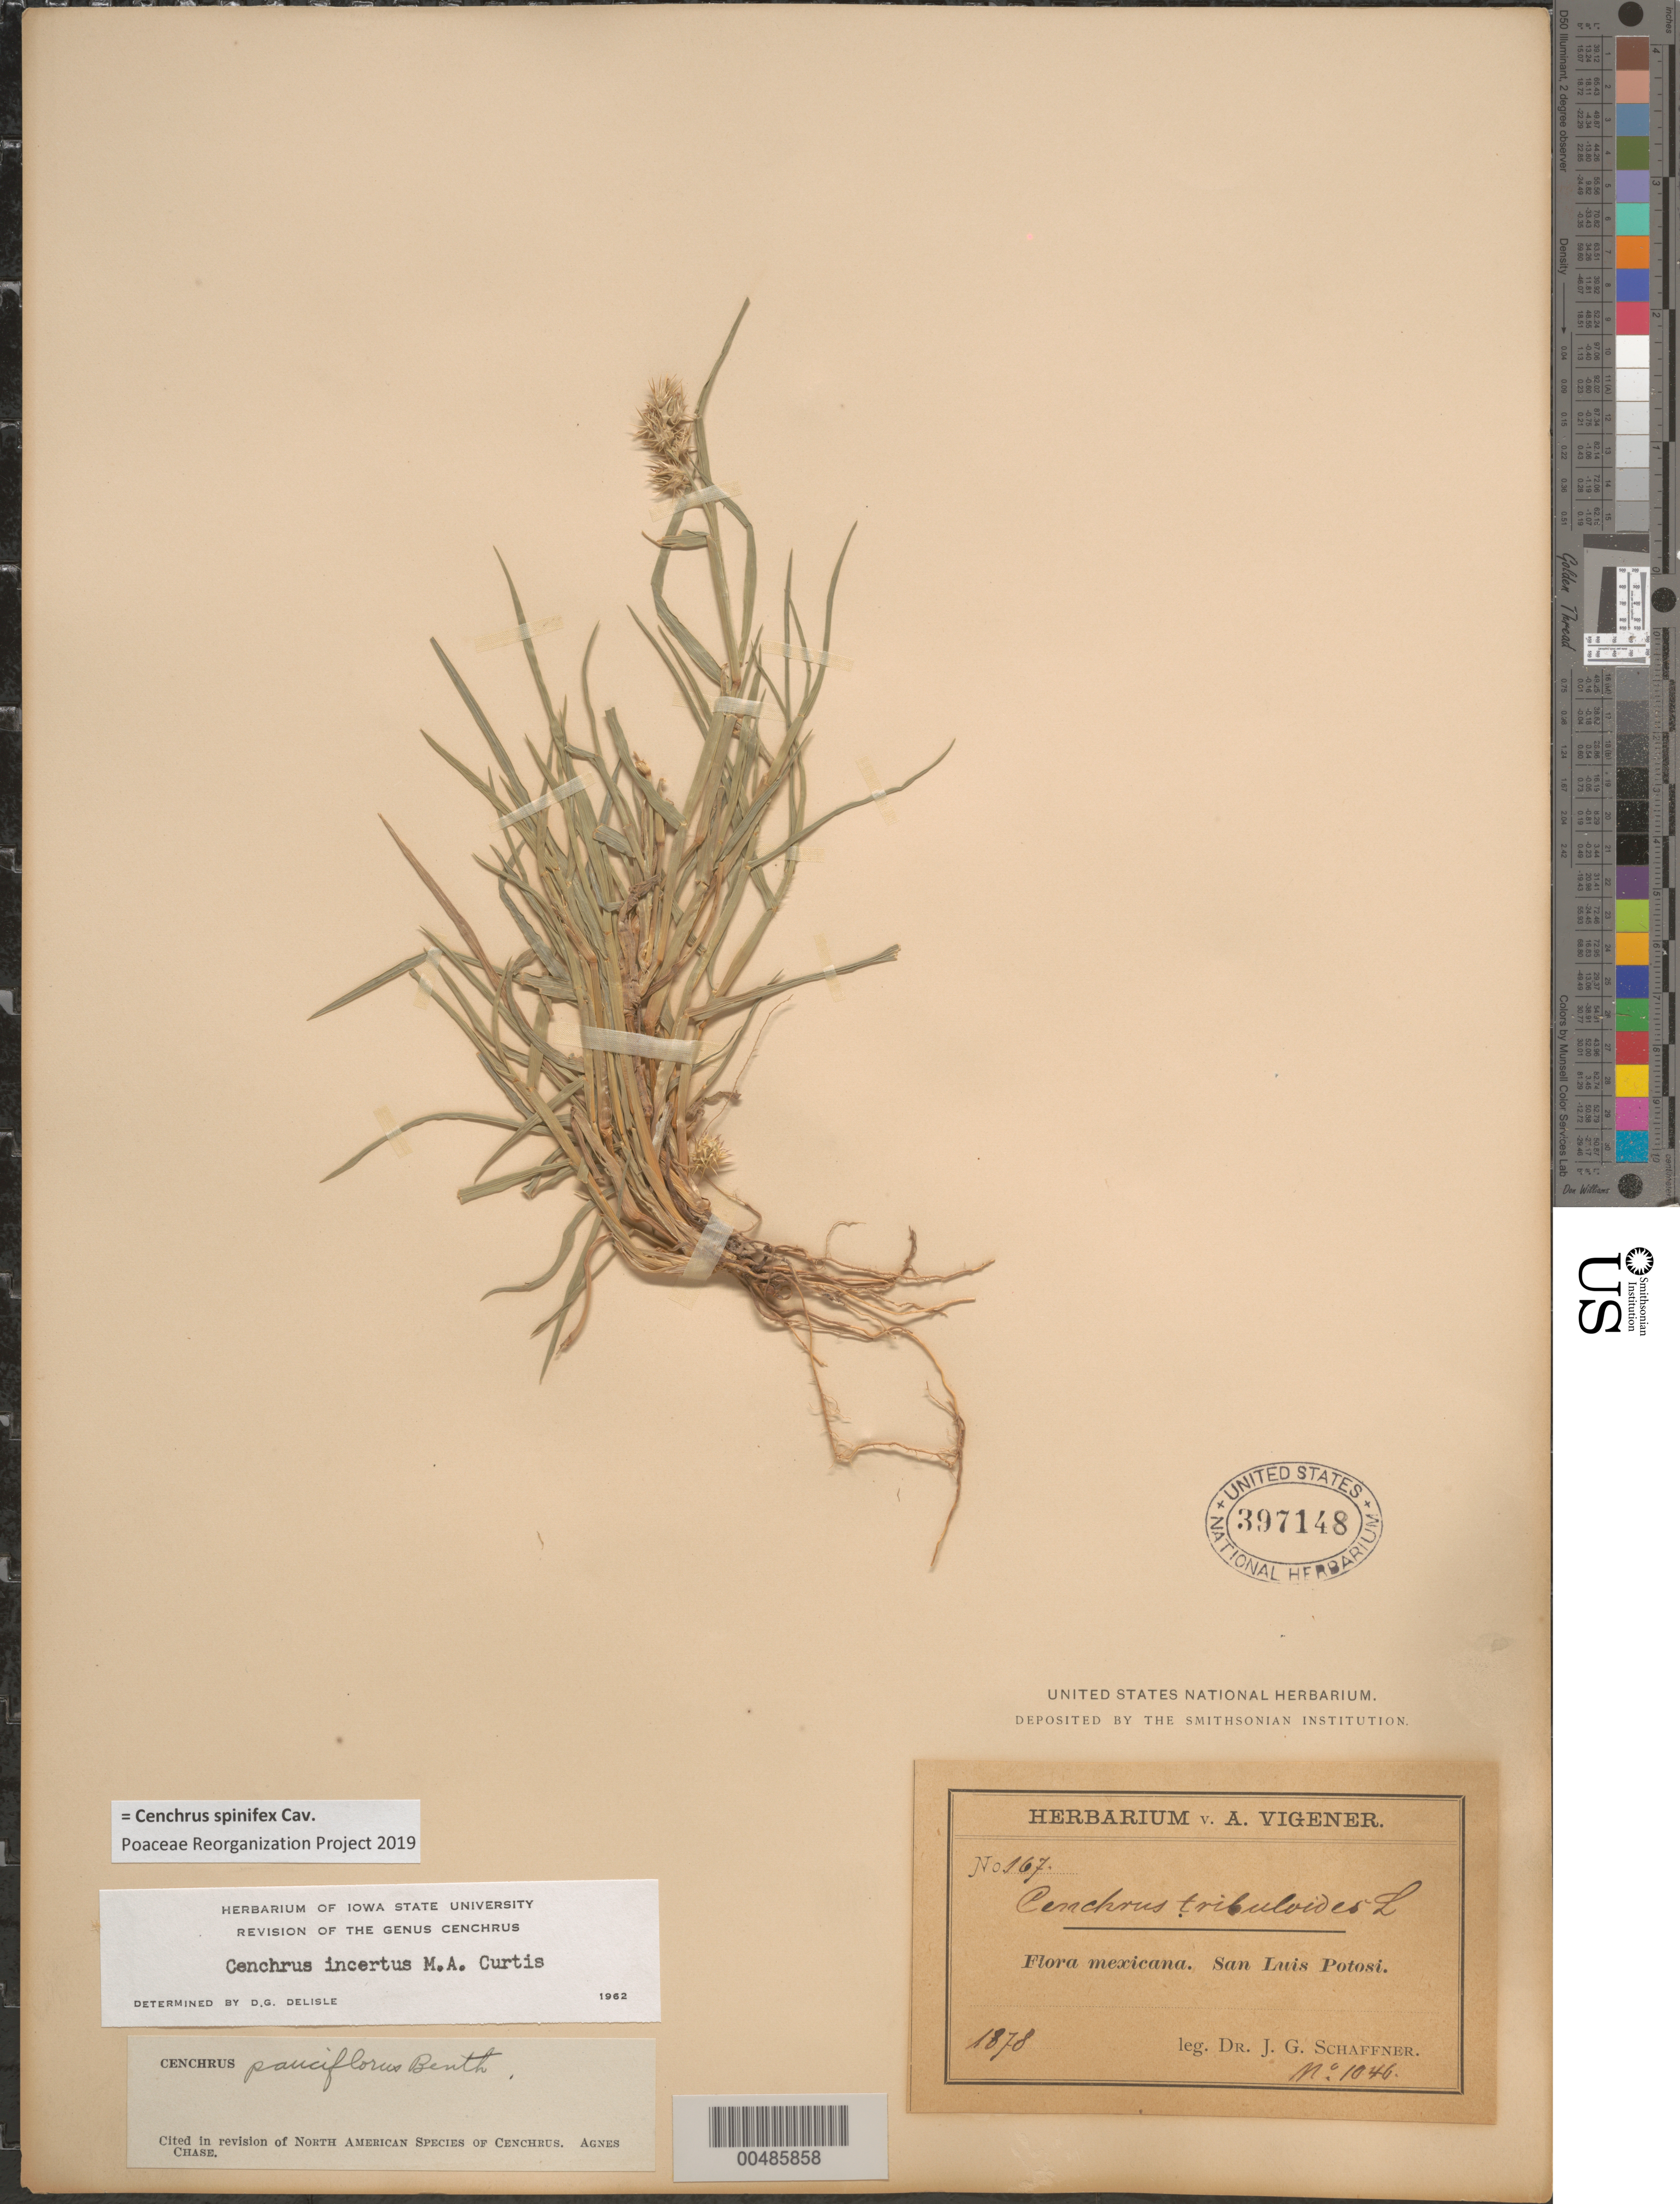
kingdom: Plantae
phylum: Tracheophyta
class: Liliopsida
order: Poales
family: Poaceae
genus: Cenchrus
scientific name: Cenchrus spinifex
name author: Cav.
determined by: Poaceae Reorganization Project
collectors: J. G. Schaffner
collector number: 167/1046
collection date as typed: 1878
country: Mexico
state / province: San Luis Potosi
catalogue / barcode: US 397148